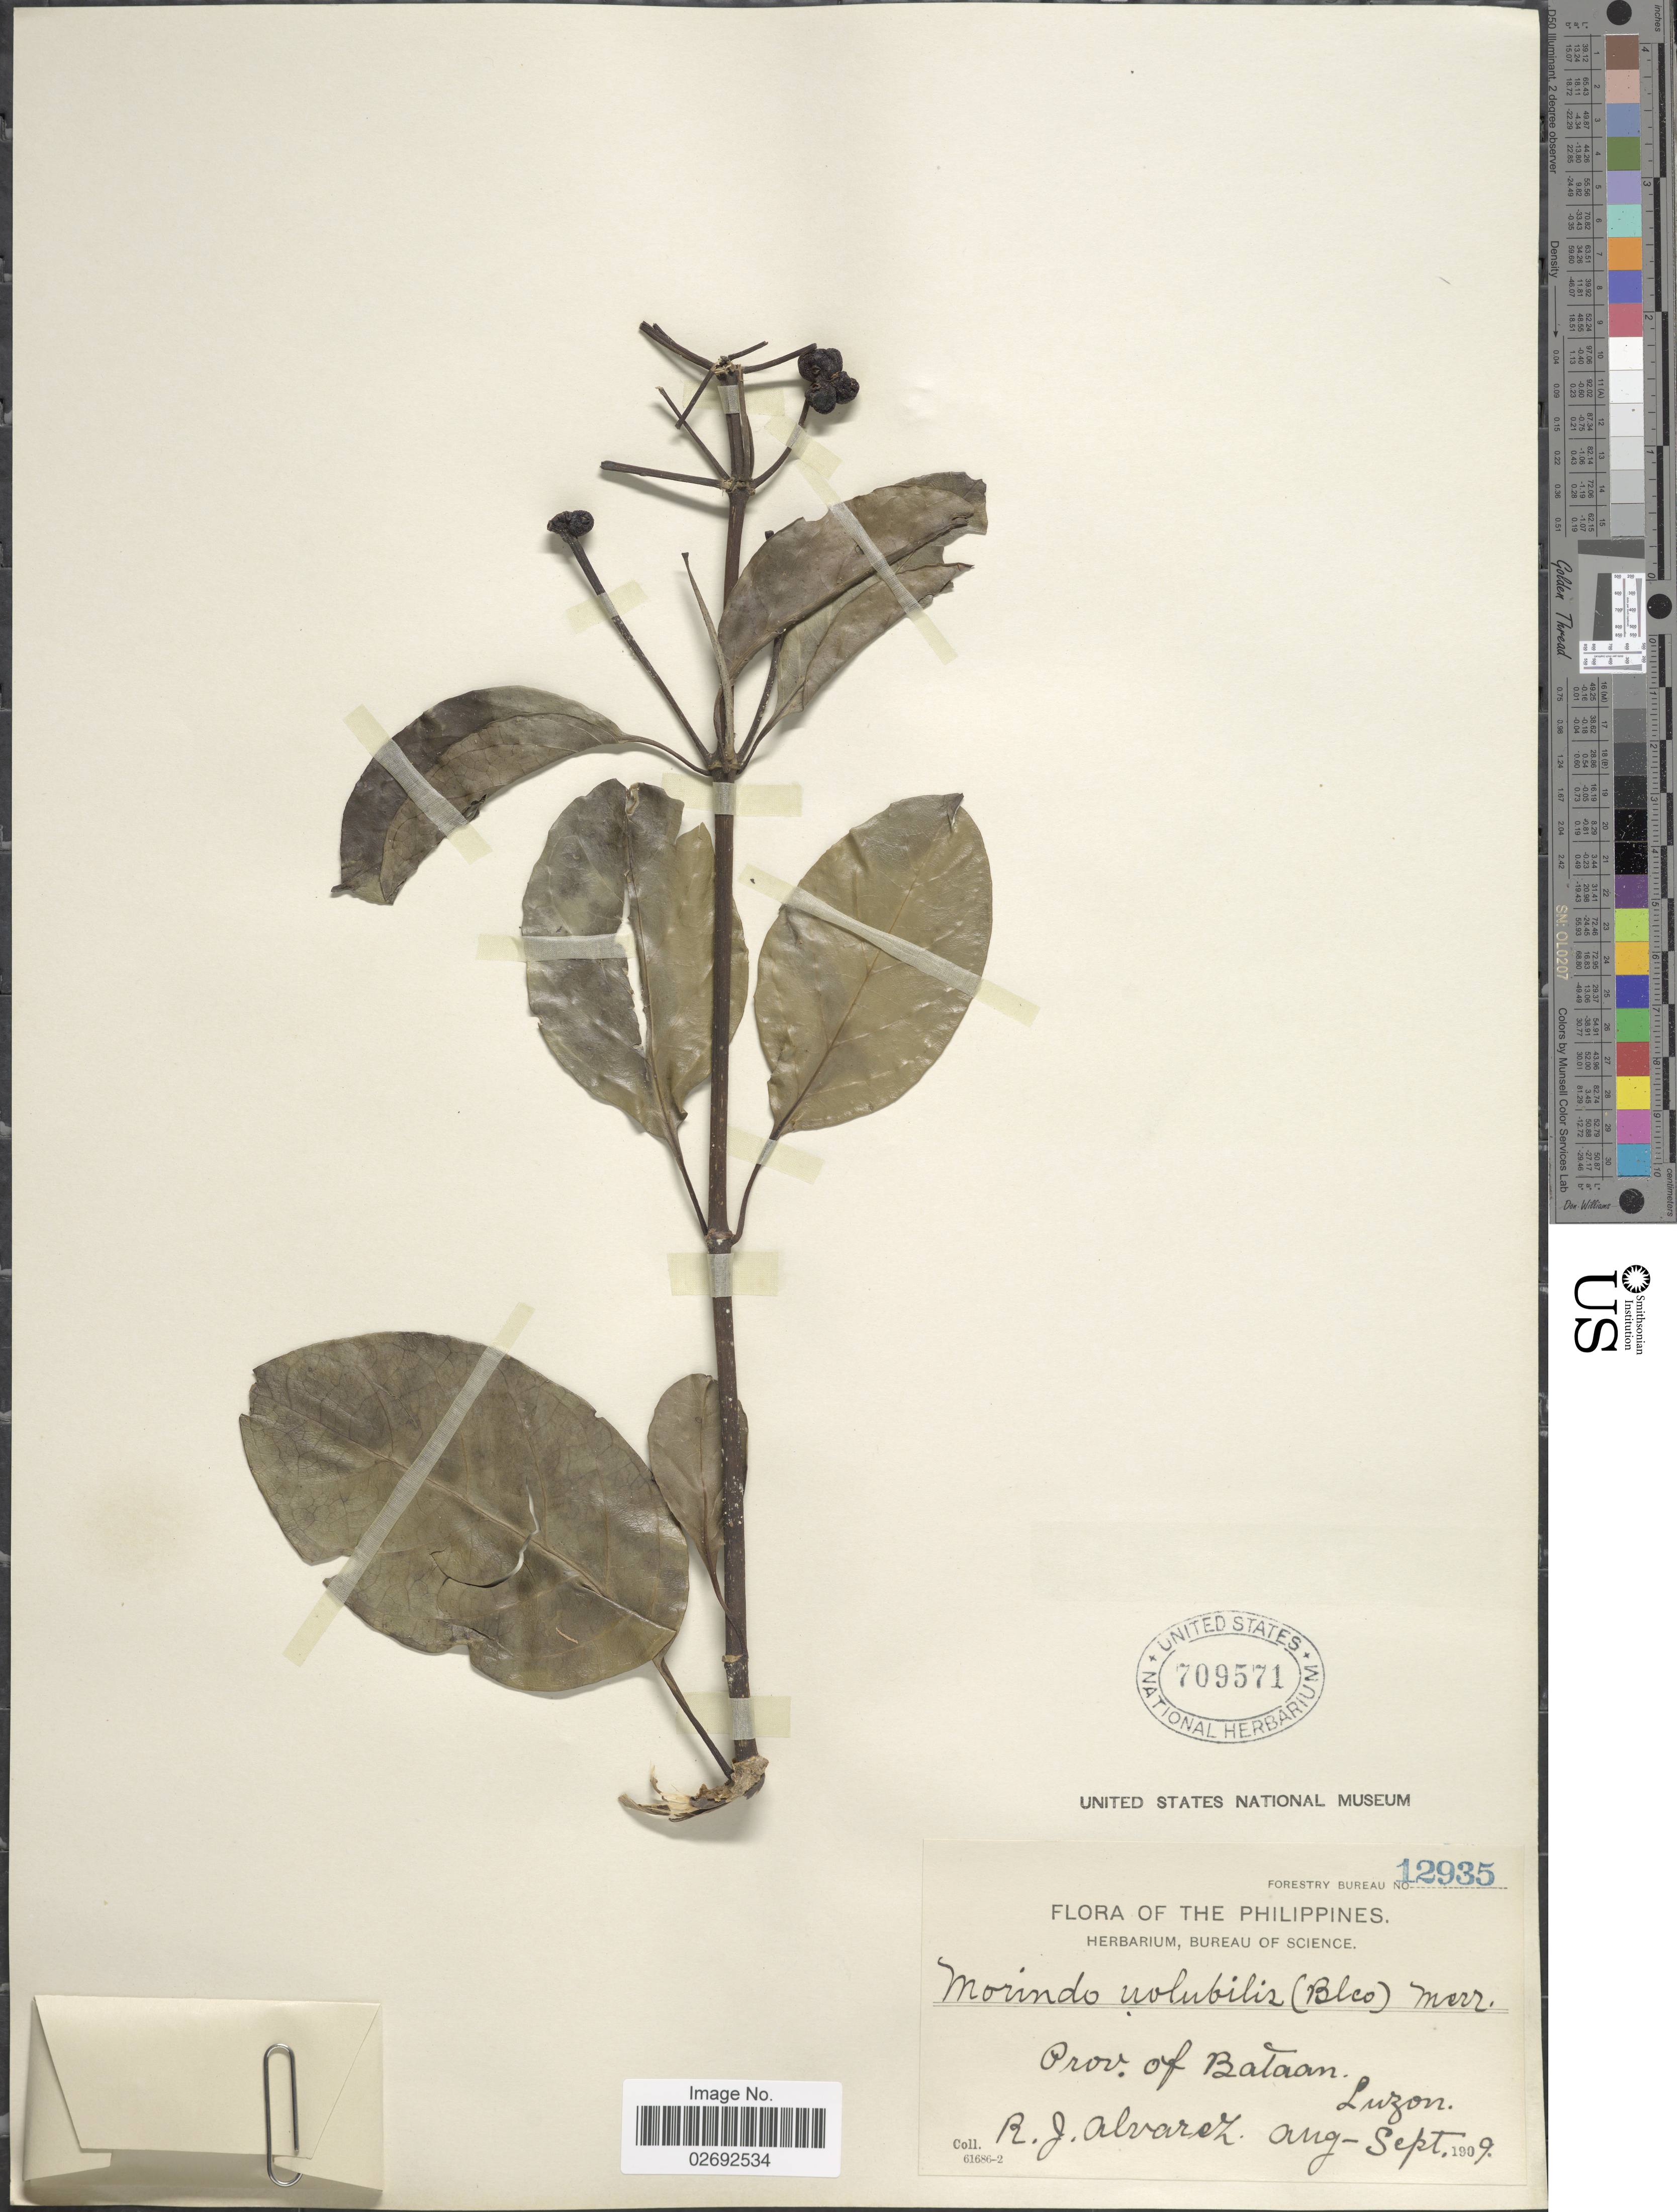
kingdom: Plantae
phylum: Tracheophyta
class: Magnoliopsida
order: Gentianales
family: Rubiaceae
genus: Morinda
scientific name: Morinda volubilis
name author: Merr.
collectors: R. Alvarez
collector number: Forestry Bureau 12935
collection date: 1909-08/1909-09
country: Philippines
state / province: Cagayan Valley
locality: Prov. of Bataan, Luzon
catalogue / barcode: US 709571